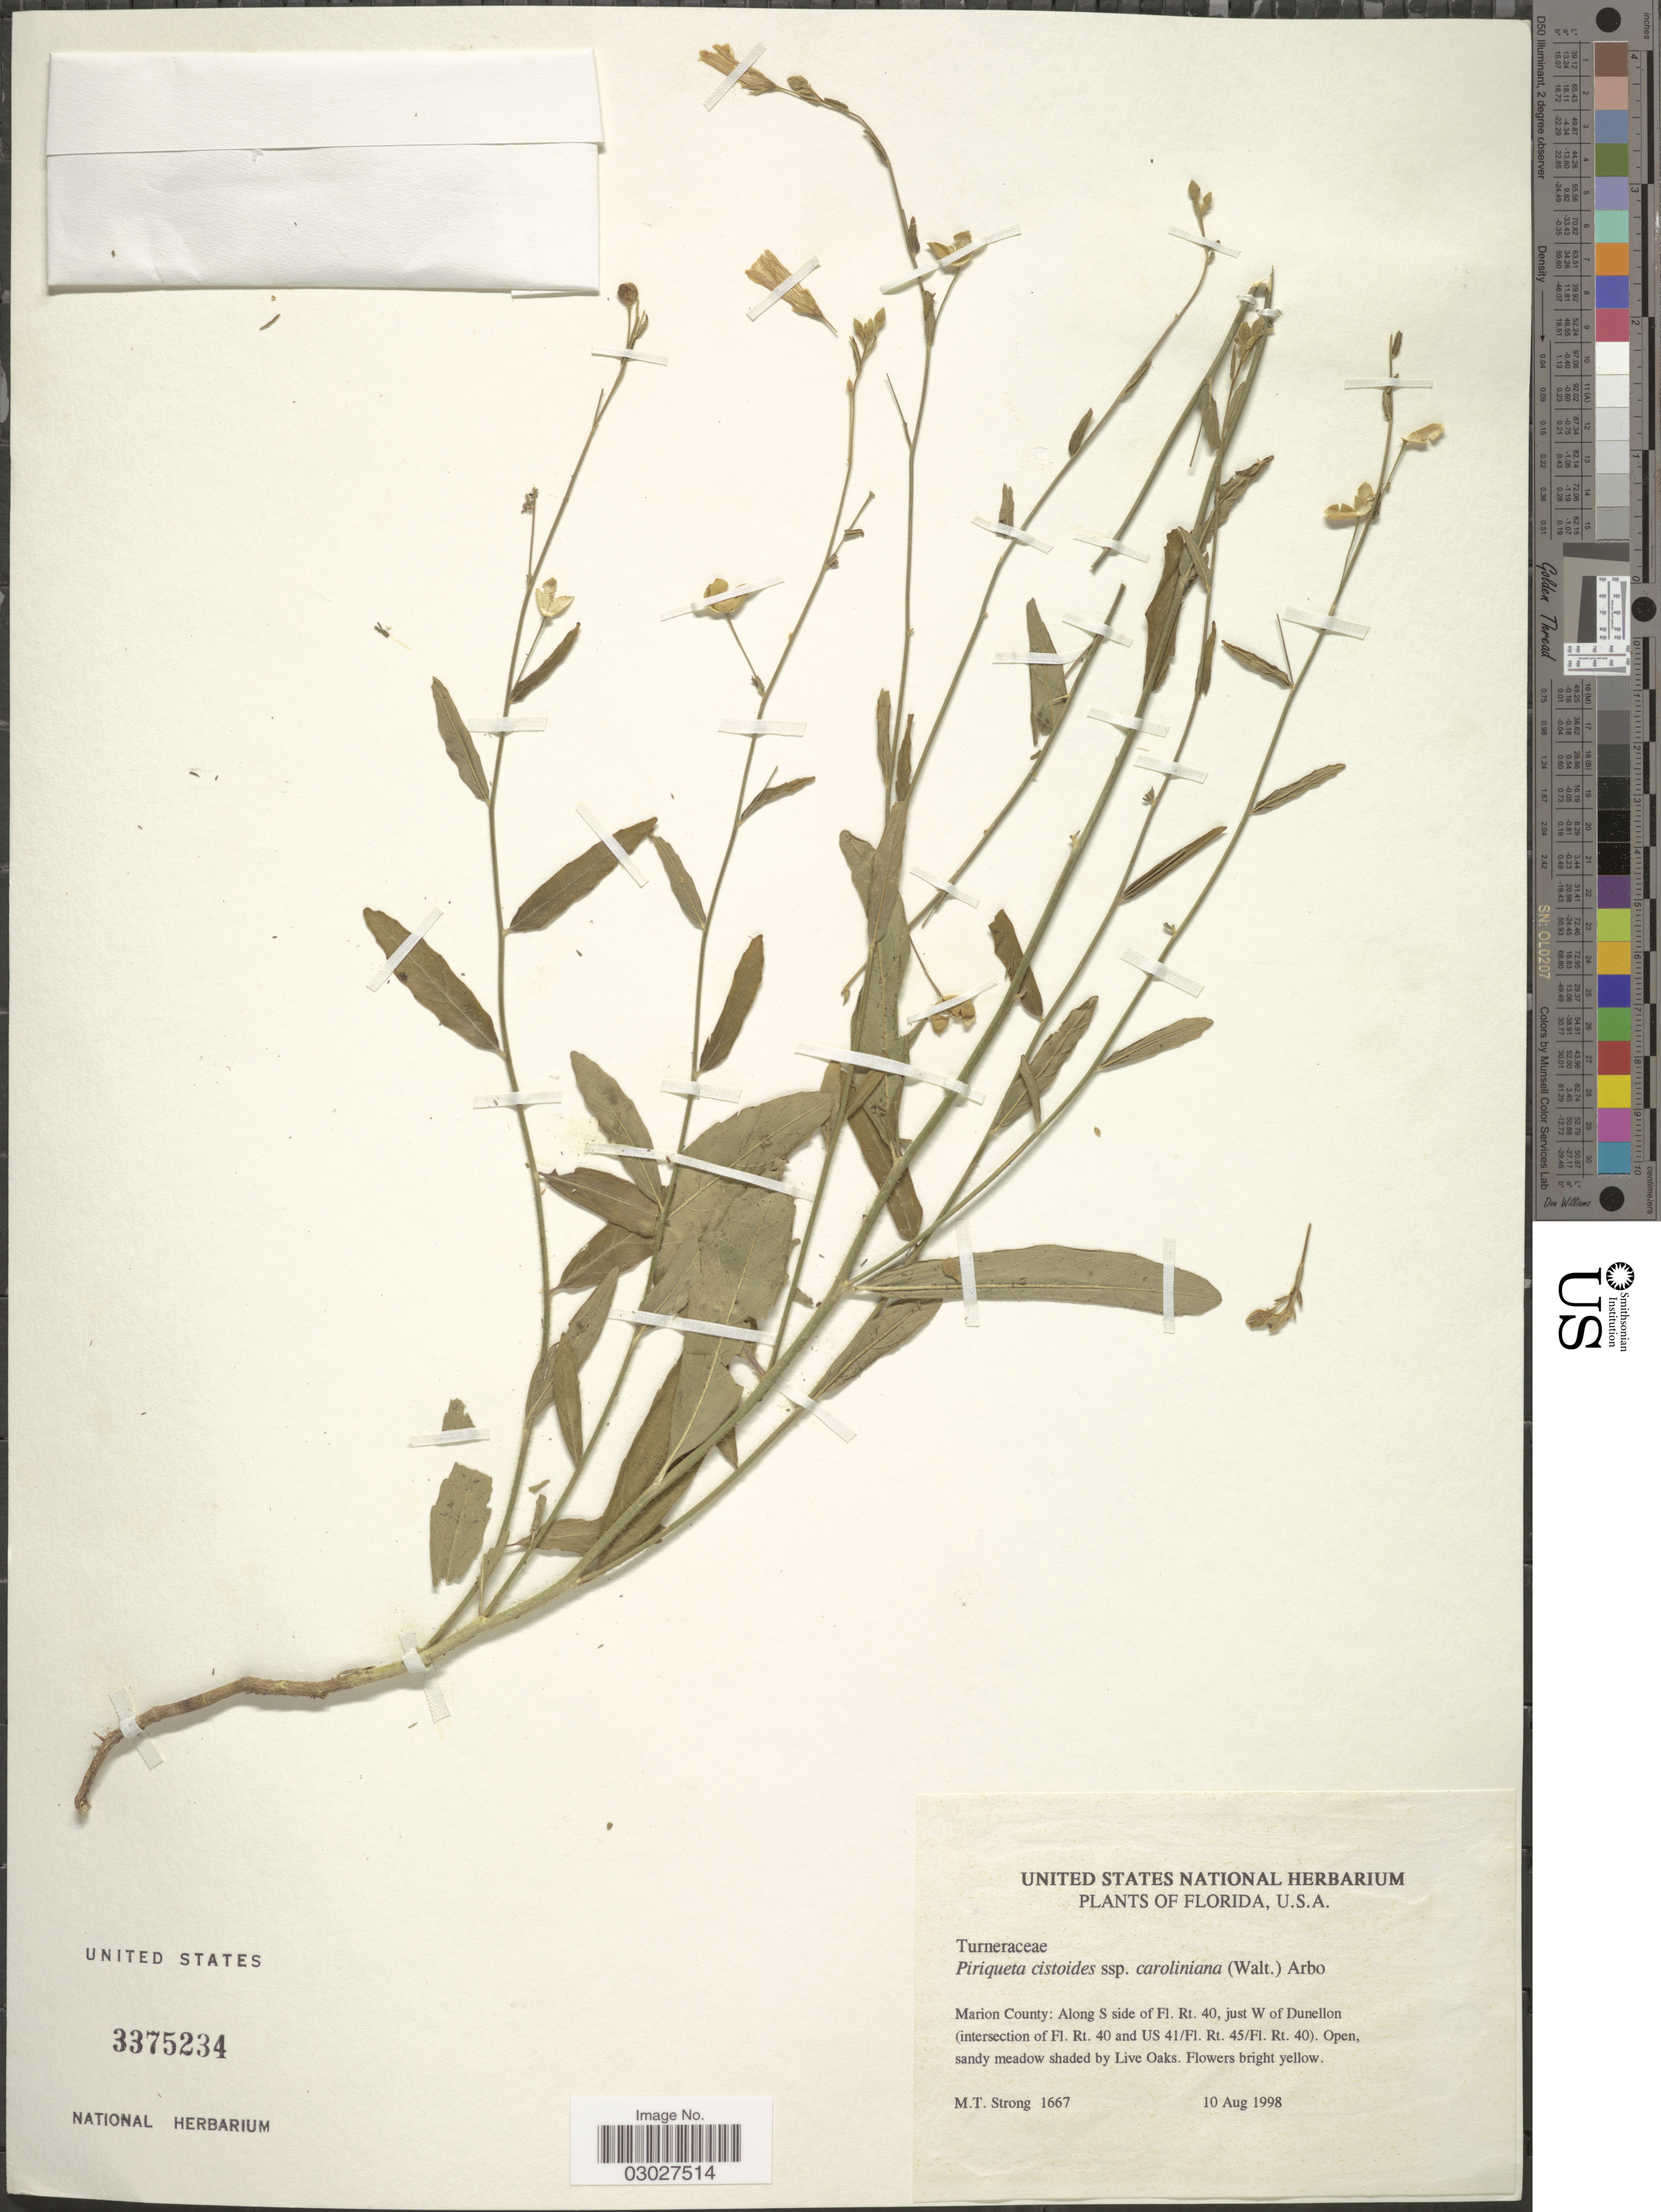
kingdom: Plantae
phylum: Tracheophyta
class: Magnoliopsida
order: Malpighiales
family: Turneraceae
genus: Piriqueta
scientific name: Piriqueta cistoides subsp. caroliniana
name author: (Walter) Arbo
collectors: M. T. Strong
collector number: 1667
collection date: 1998-08-10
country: United States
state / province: Florida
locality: Marion County: Along S side of Fl. Rt. 40, just W of Dunellon (intersection of Fl. Rt. 40 and US 41/FI. Rt. 45/FI. Rt. 40)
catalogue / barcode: US 3375234